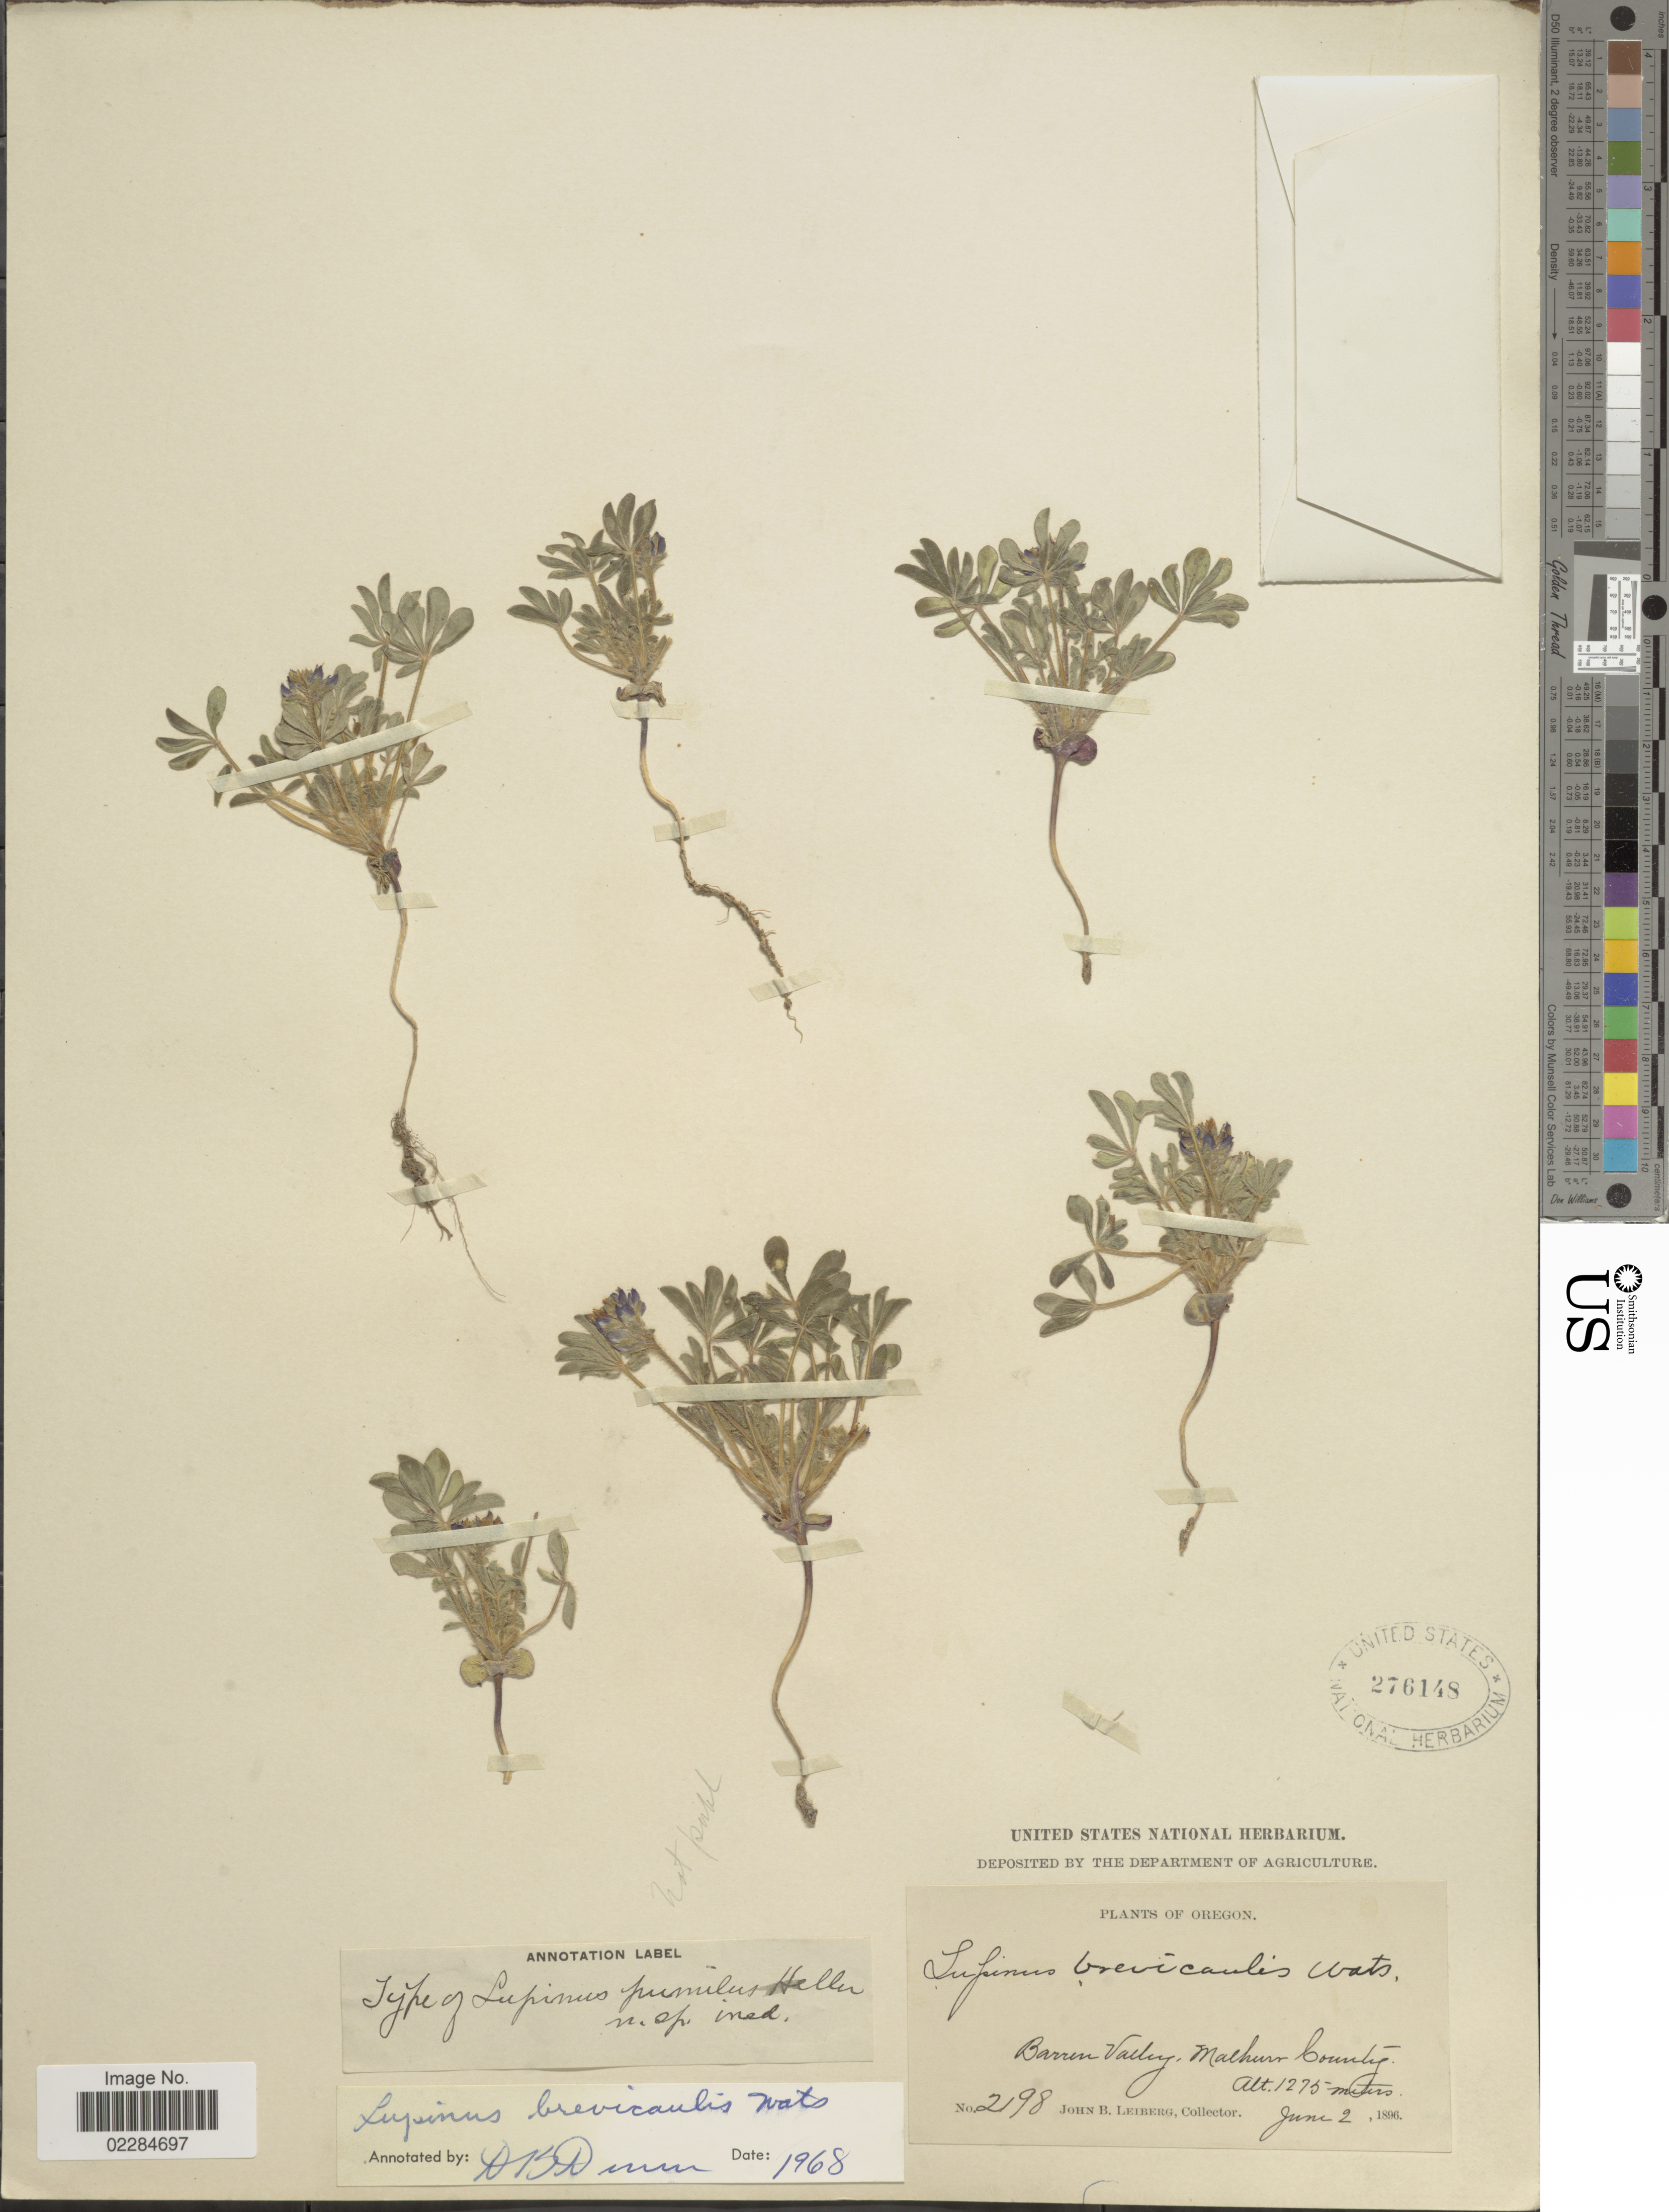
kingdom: Plantae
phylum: Tracheophyta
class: Magnoliopsida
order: Fabales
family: Fabaceae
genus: Lupinus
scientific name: Lupinus brevicaulis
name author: S. Watson in C. King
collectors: J. B. Leiberg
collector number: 2198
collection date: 1896-06-02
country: United States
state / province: Oregon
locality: Barren Valley, Malhun County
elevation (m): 1275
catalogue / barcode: US 276148